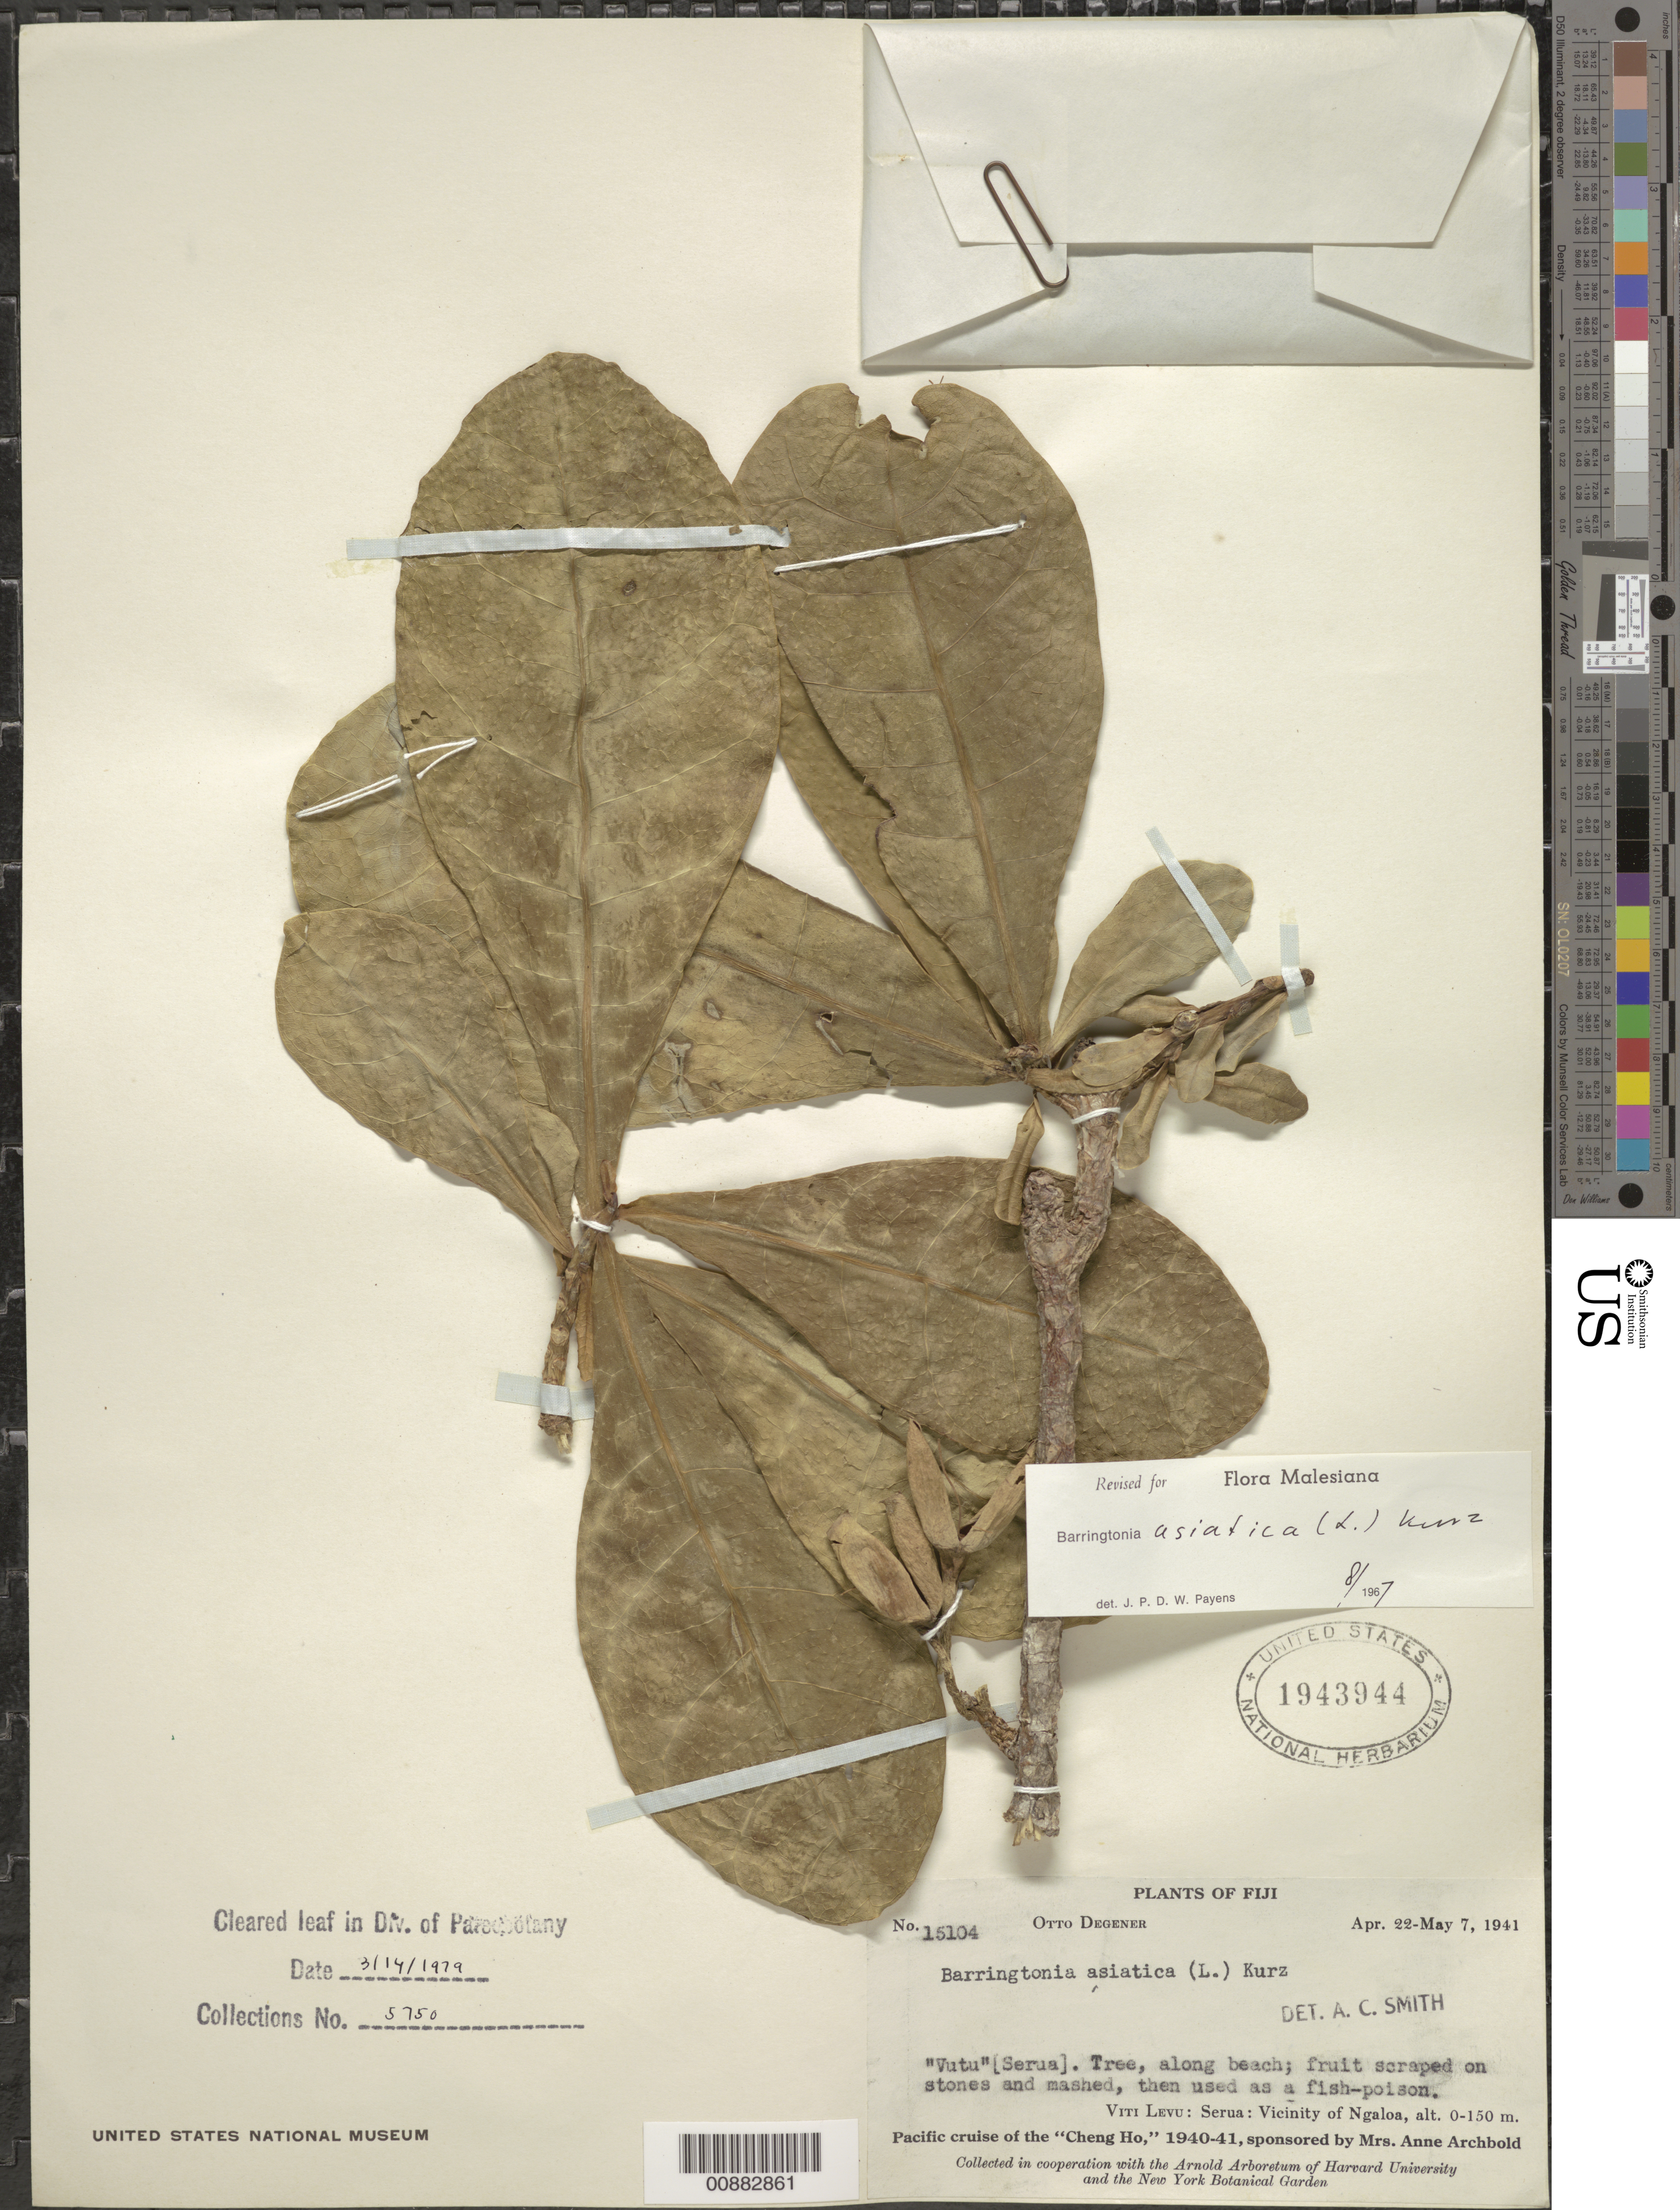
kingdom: Plantae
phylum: Tracheophyta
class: Magnoliopsida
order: Ericales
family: Lecythidaceae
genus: Barringtonia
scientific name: Barringtonia asiatica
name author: (L.) Kurz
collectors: O. Degener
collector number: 15104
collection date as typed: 22 Apr 1941 to 07 May 1941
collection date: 1941-04-22/1941-05-07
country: Fiji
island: Vanua Levu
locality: Serua: vicinity of Ngaloa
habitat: Tree, along beach.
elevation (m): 0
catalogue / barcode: US 1943944